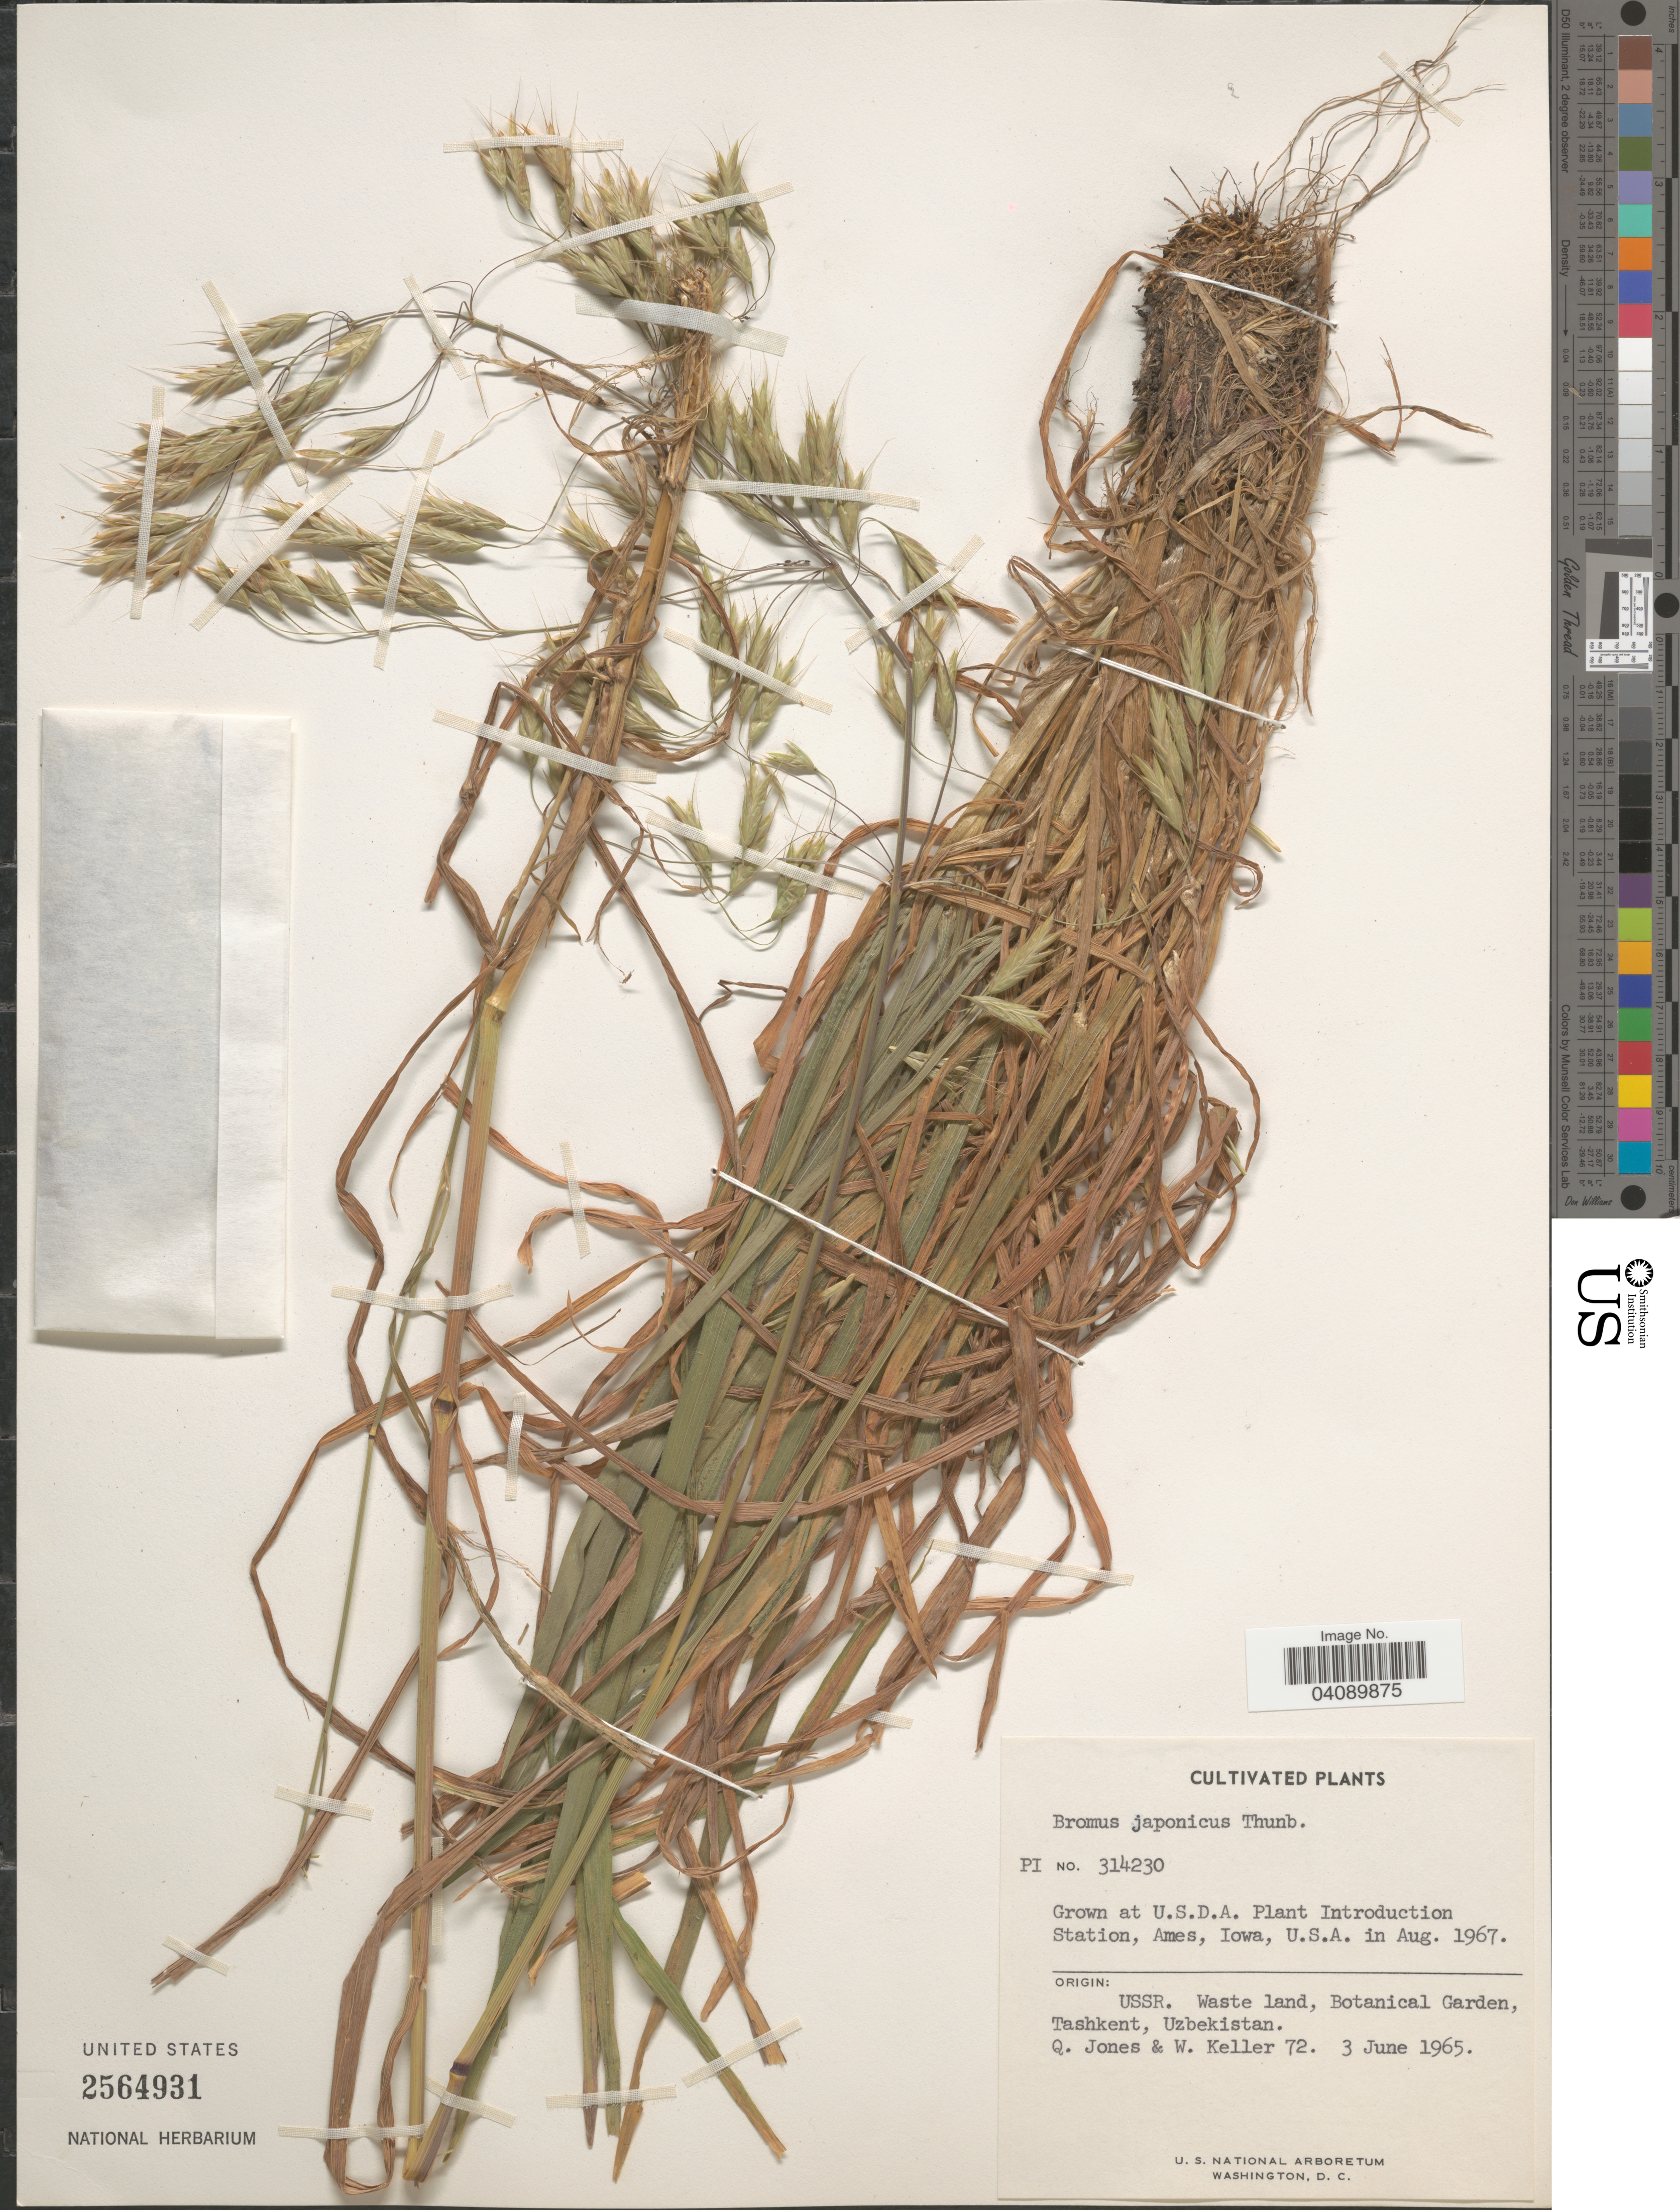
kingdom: Plantae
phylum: Tracheophyta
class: Liliopsida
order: Poales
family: Poaceae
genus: Bromus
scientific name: Bromus japonicus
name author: Houtt.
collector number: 314230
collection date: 1967-08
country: United States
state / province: Iowa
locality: Grown at U. S. D. A. Plant Introduction Station, Ames.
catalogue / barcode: US 2564931